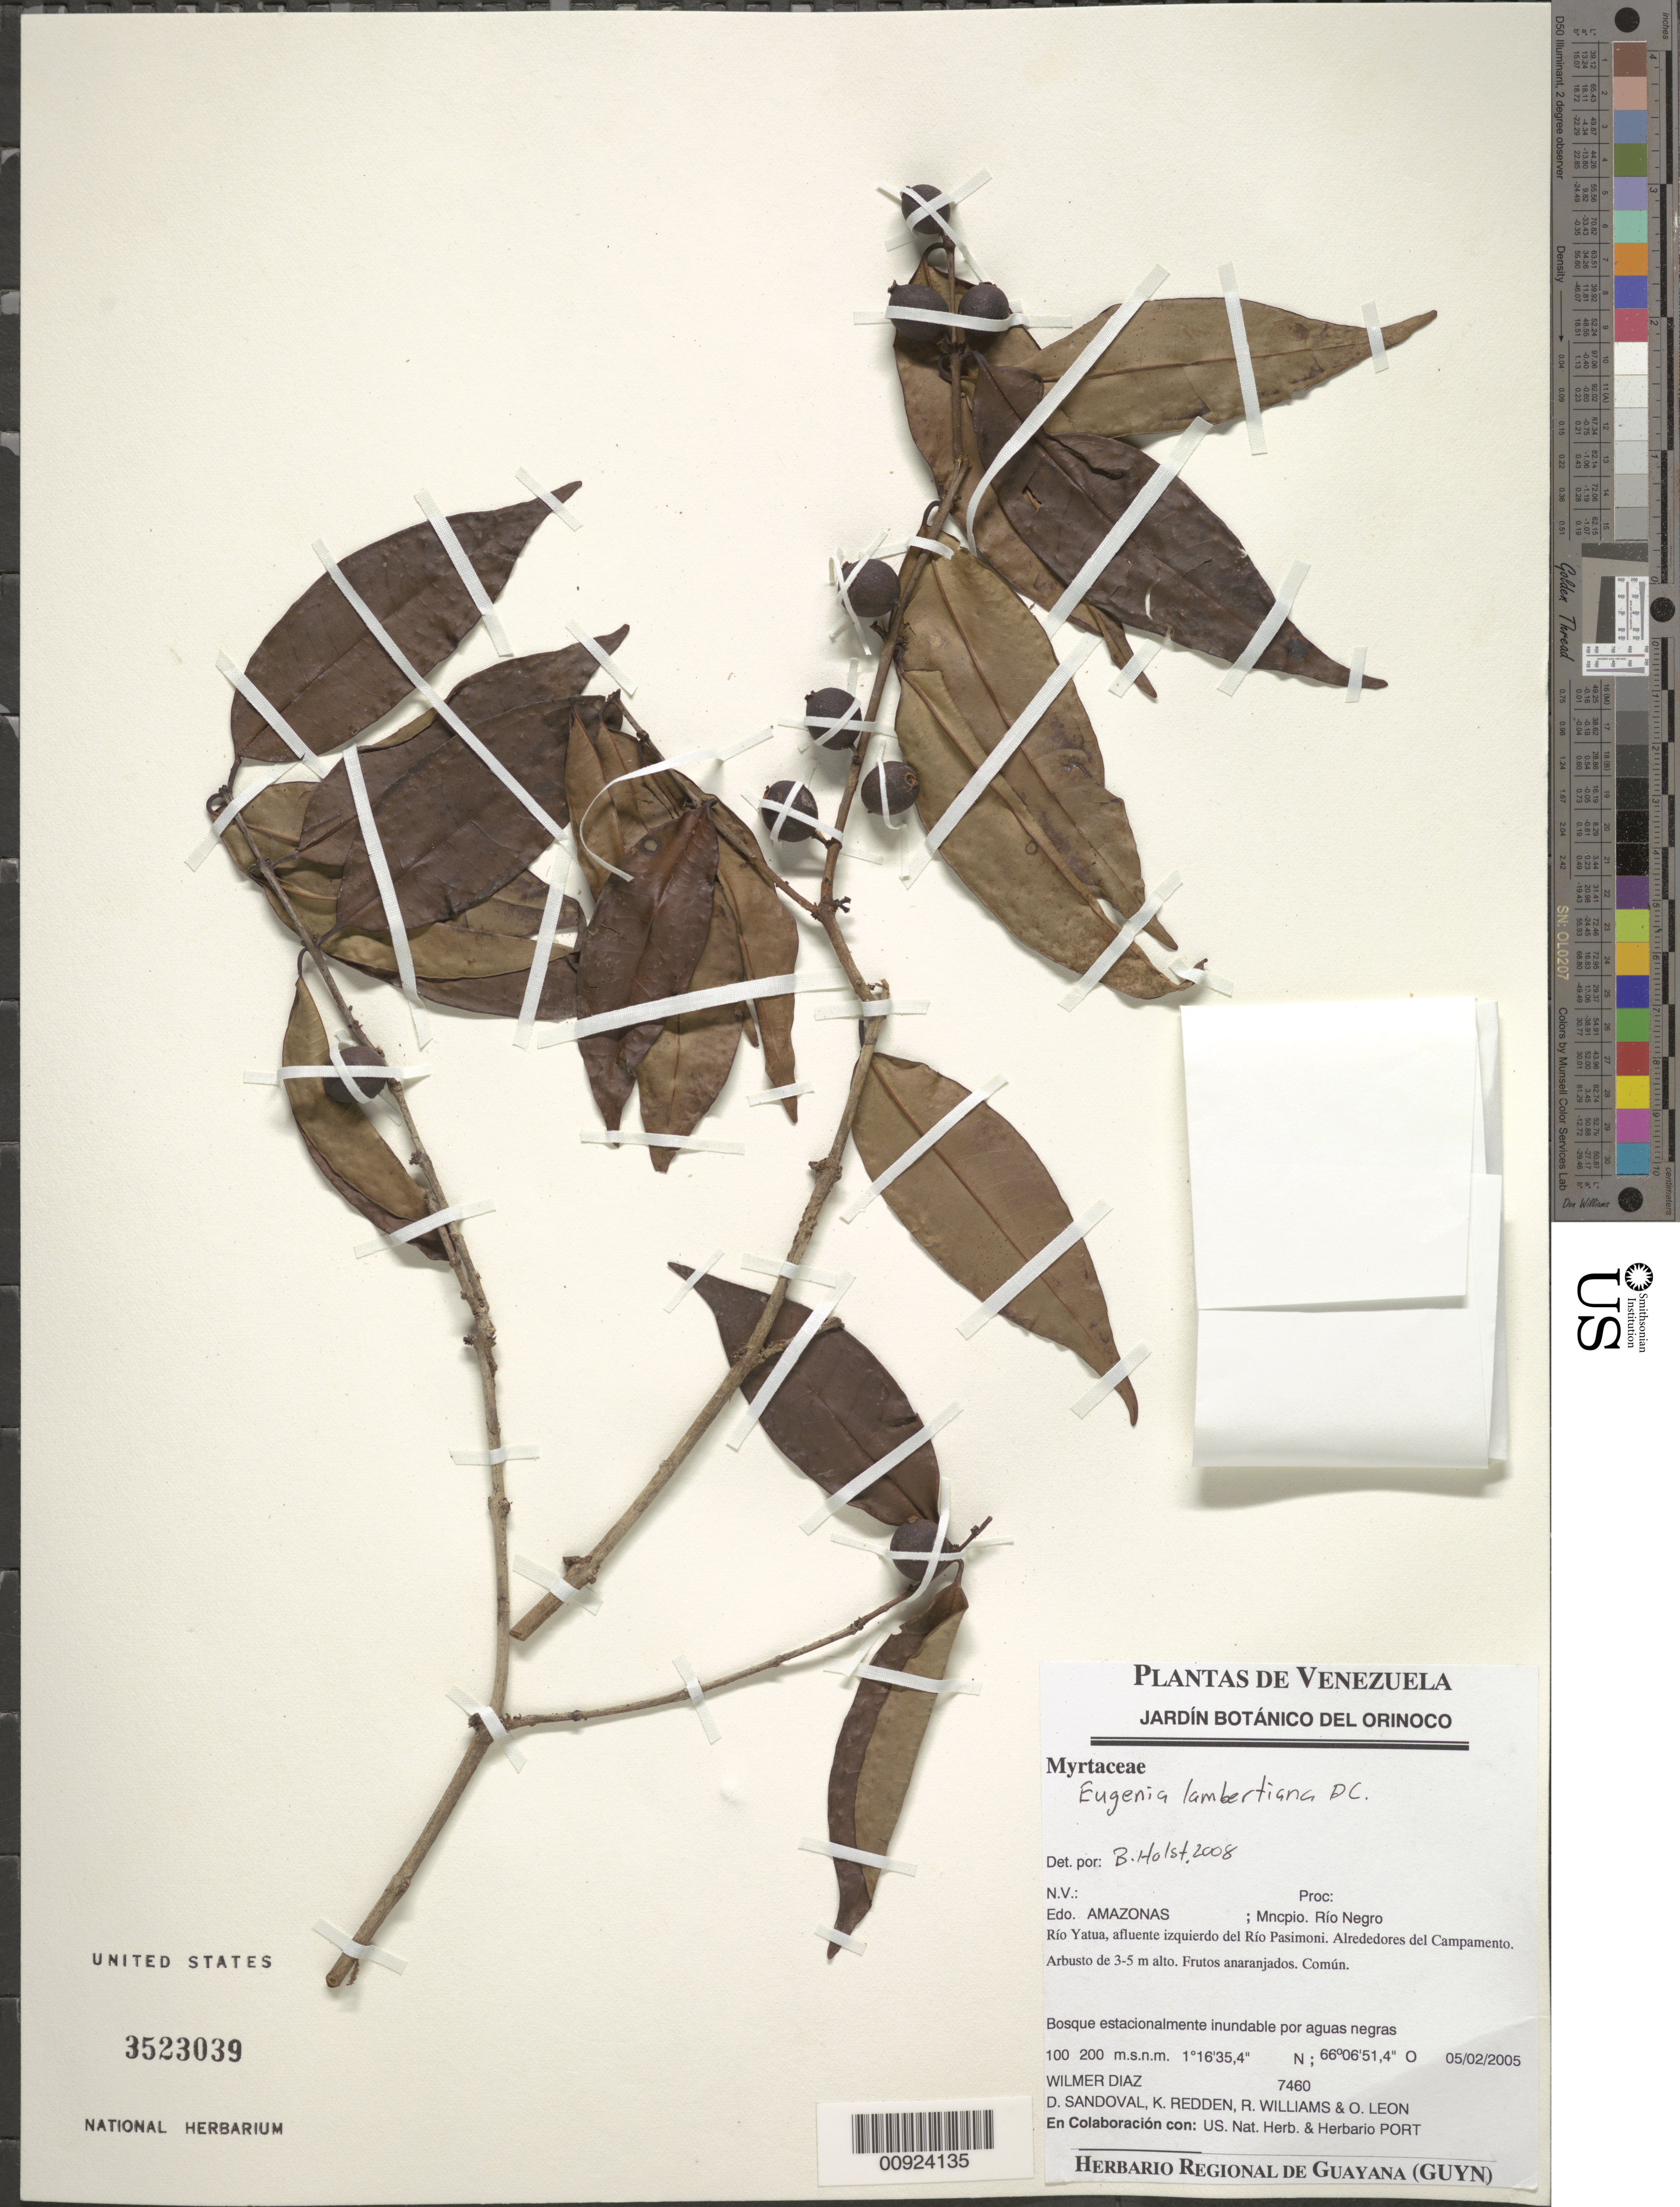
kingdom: Plantae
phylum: Tracheophyta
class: Magnoliopsida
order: Myrtales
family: Myrtaceae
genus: Eugenia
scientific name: Eugenia lambertiana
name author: DC.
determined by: Holst, Bruce K.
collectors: W. Díaz P., D. Sandoval, K. M. Redden, R. Williams & O. León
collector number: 7460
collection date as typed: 5-Feb-05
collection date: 2005-02-05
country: Venezuela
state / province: Amazonas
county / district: Río Negro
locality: Río Yatua, afluente del Río Pasimoni, alrededores Campamento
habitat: Bosque estacionalmente inundable por aguas negras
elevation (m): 100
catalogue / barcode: US 3523039